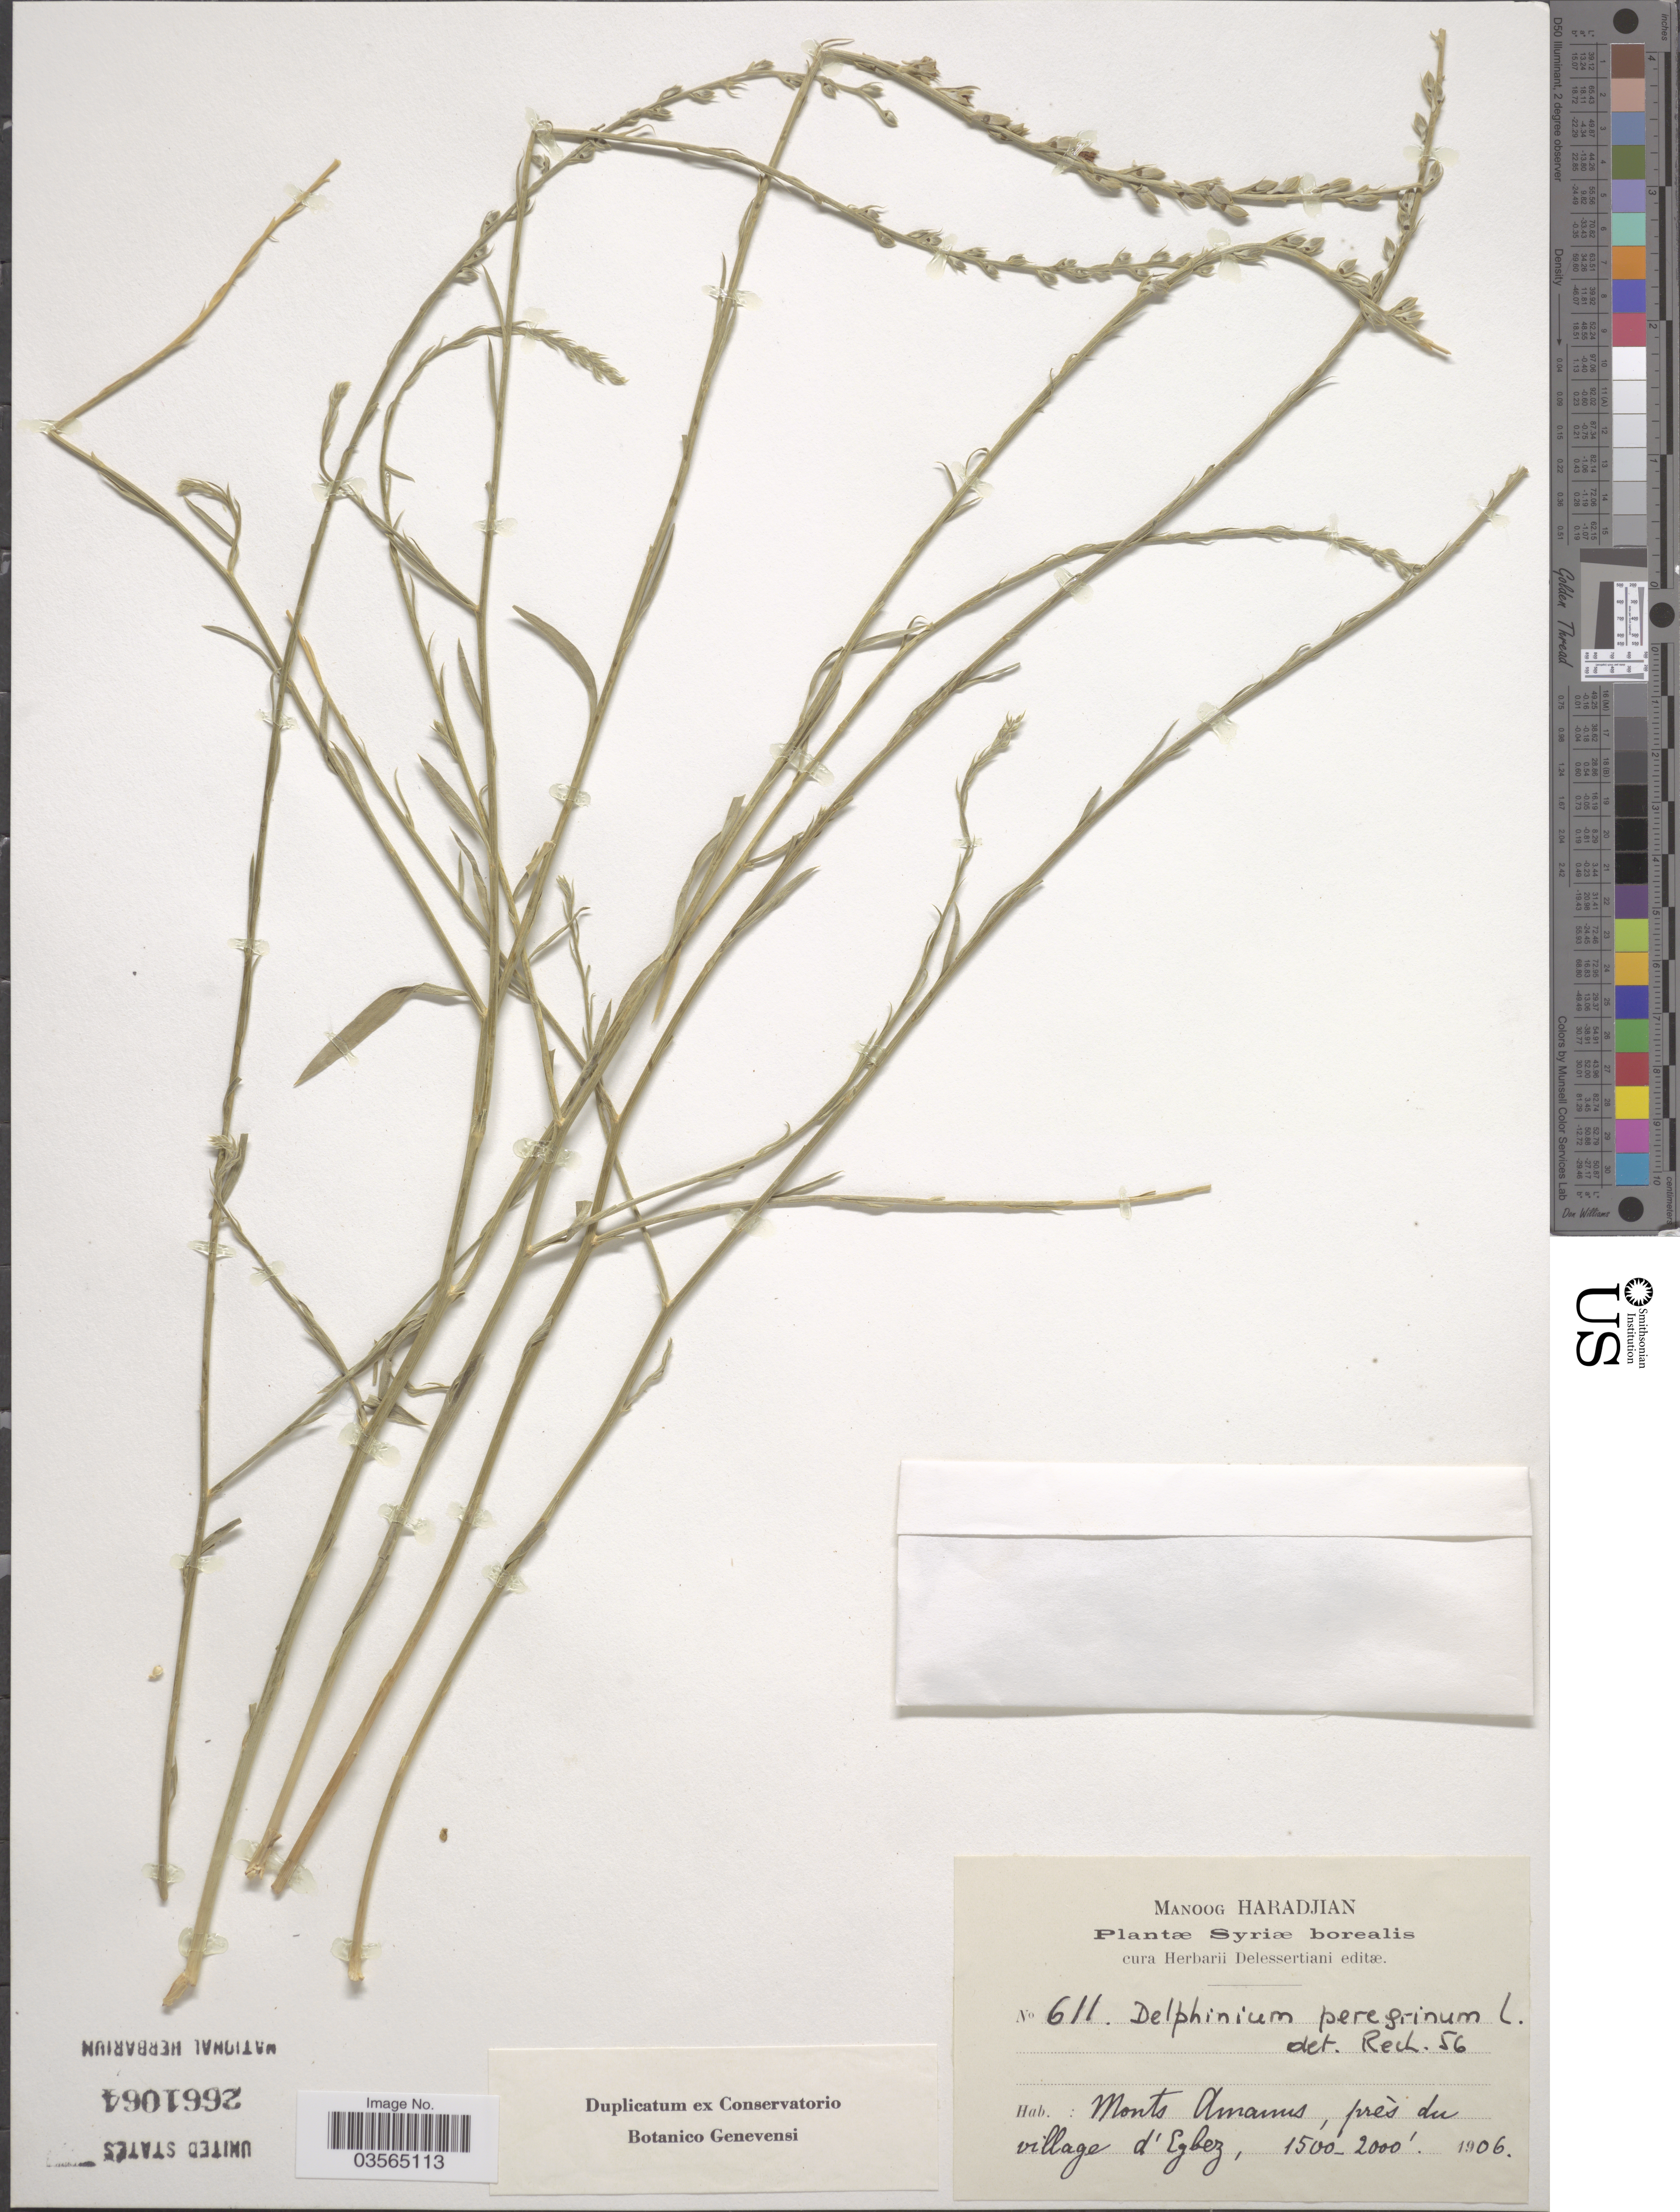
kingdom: Plantae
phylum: Tracheophyta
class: Magnoliopsida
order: Ranunculales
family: Ranunculaceae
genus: Delphinium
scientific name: Delphinium peregrinum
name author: L.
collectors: M. Haradjian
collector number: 611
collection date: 1906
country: Syria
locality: Syriæ borealis. Monts Amanus, près du village d'Egbez.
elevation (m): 457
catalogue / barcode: US 2661064